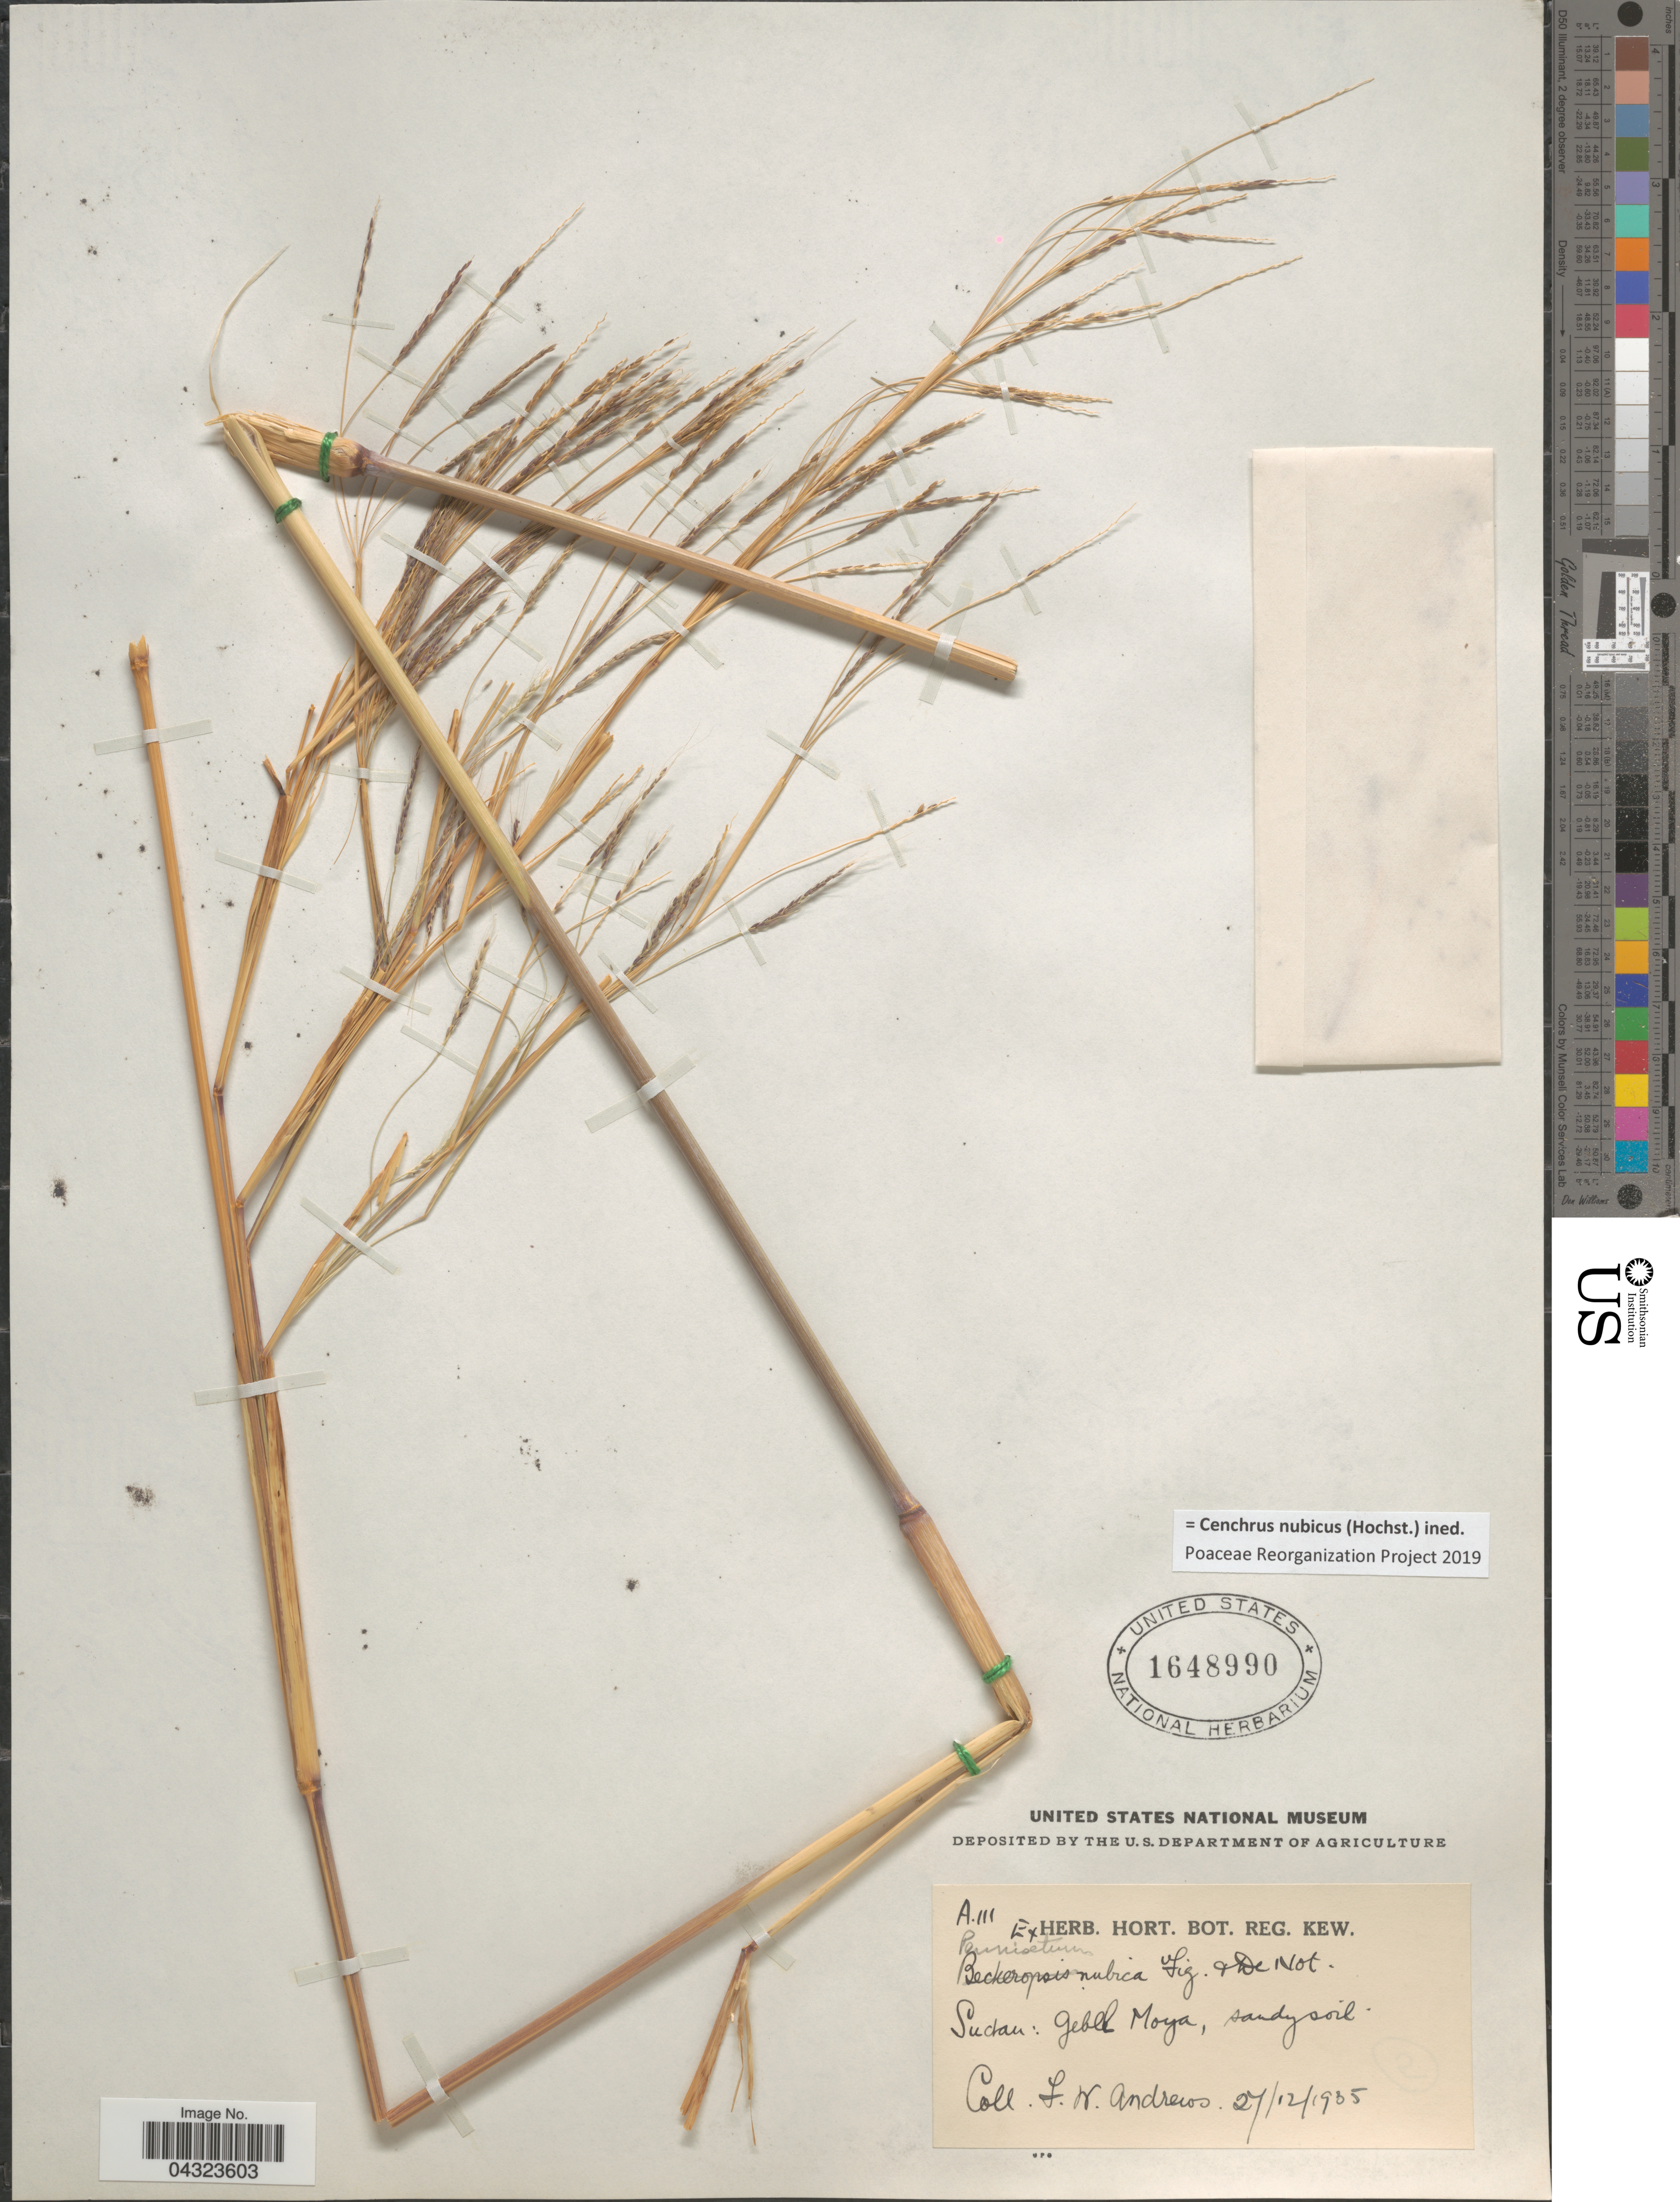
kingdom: Plantae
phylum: Tracheophyta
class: Liliopsida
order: Poales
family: Poaceae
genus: Cenchrus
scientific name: Cenchrus nubicus (Hochst.) ined. PRP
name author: (Hochst.)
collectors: F. W. Andrews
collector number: A111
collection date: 1935-12-27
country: Sudan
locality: Gebel Moya.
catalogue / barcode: US 1648990